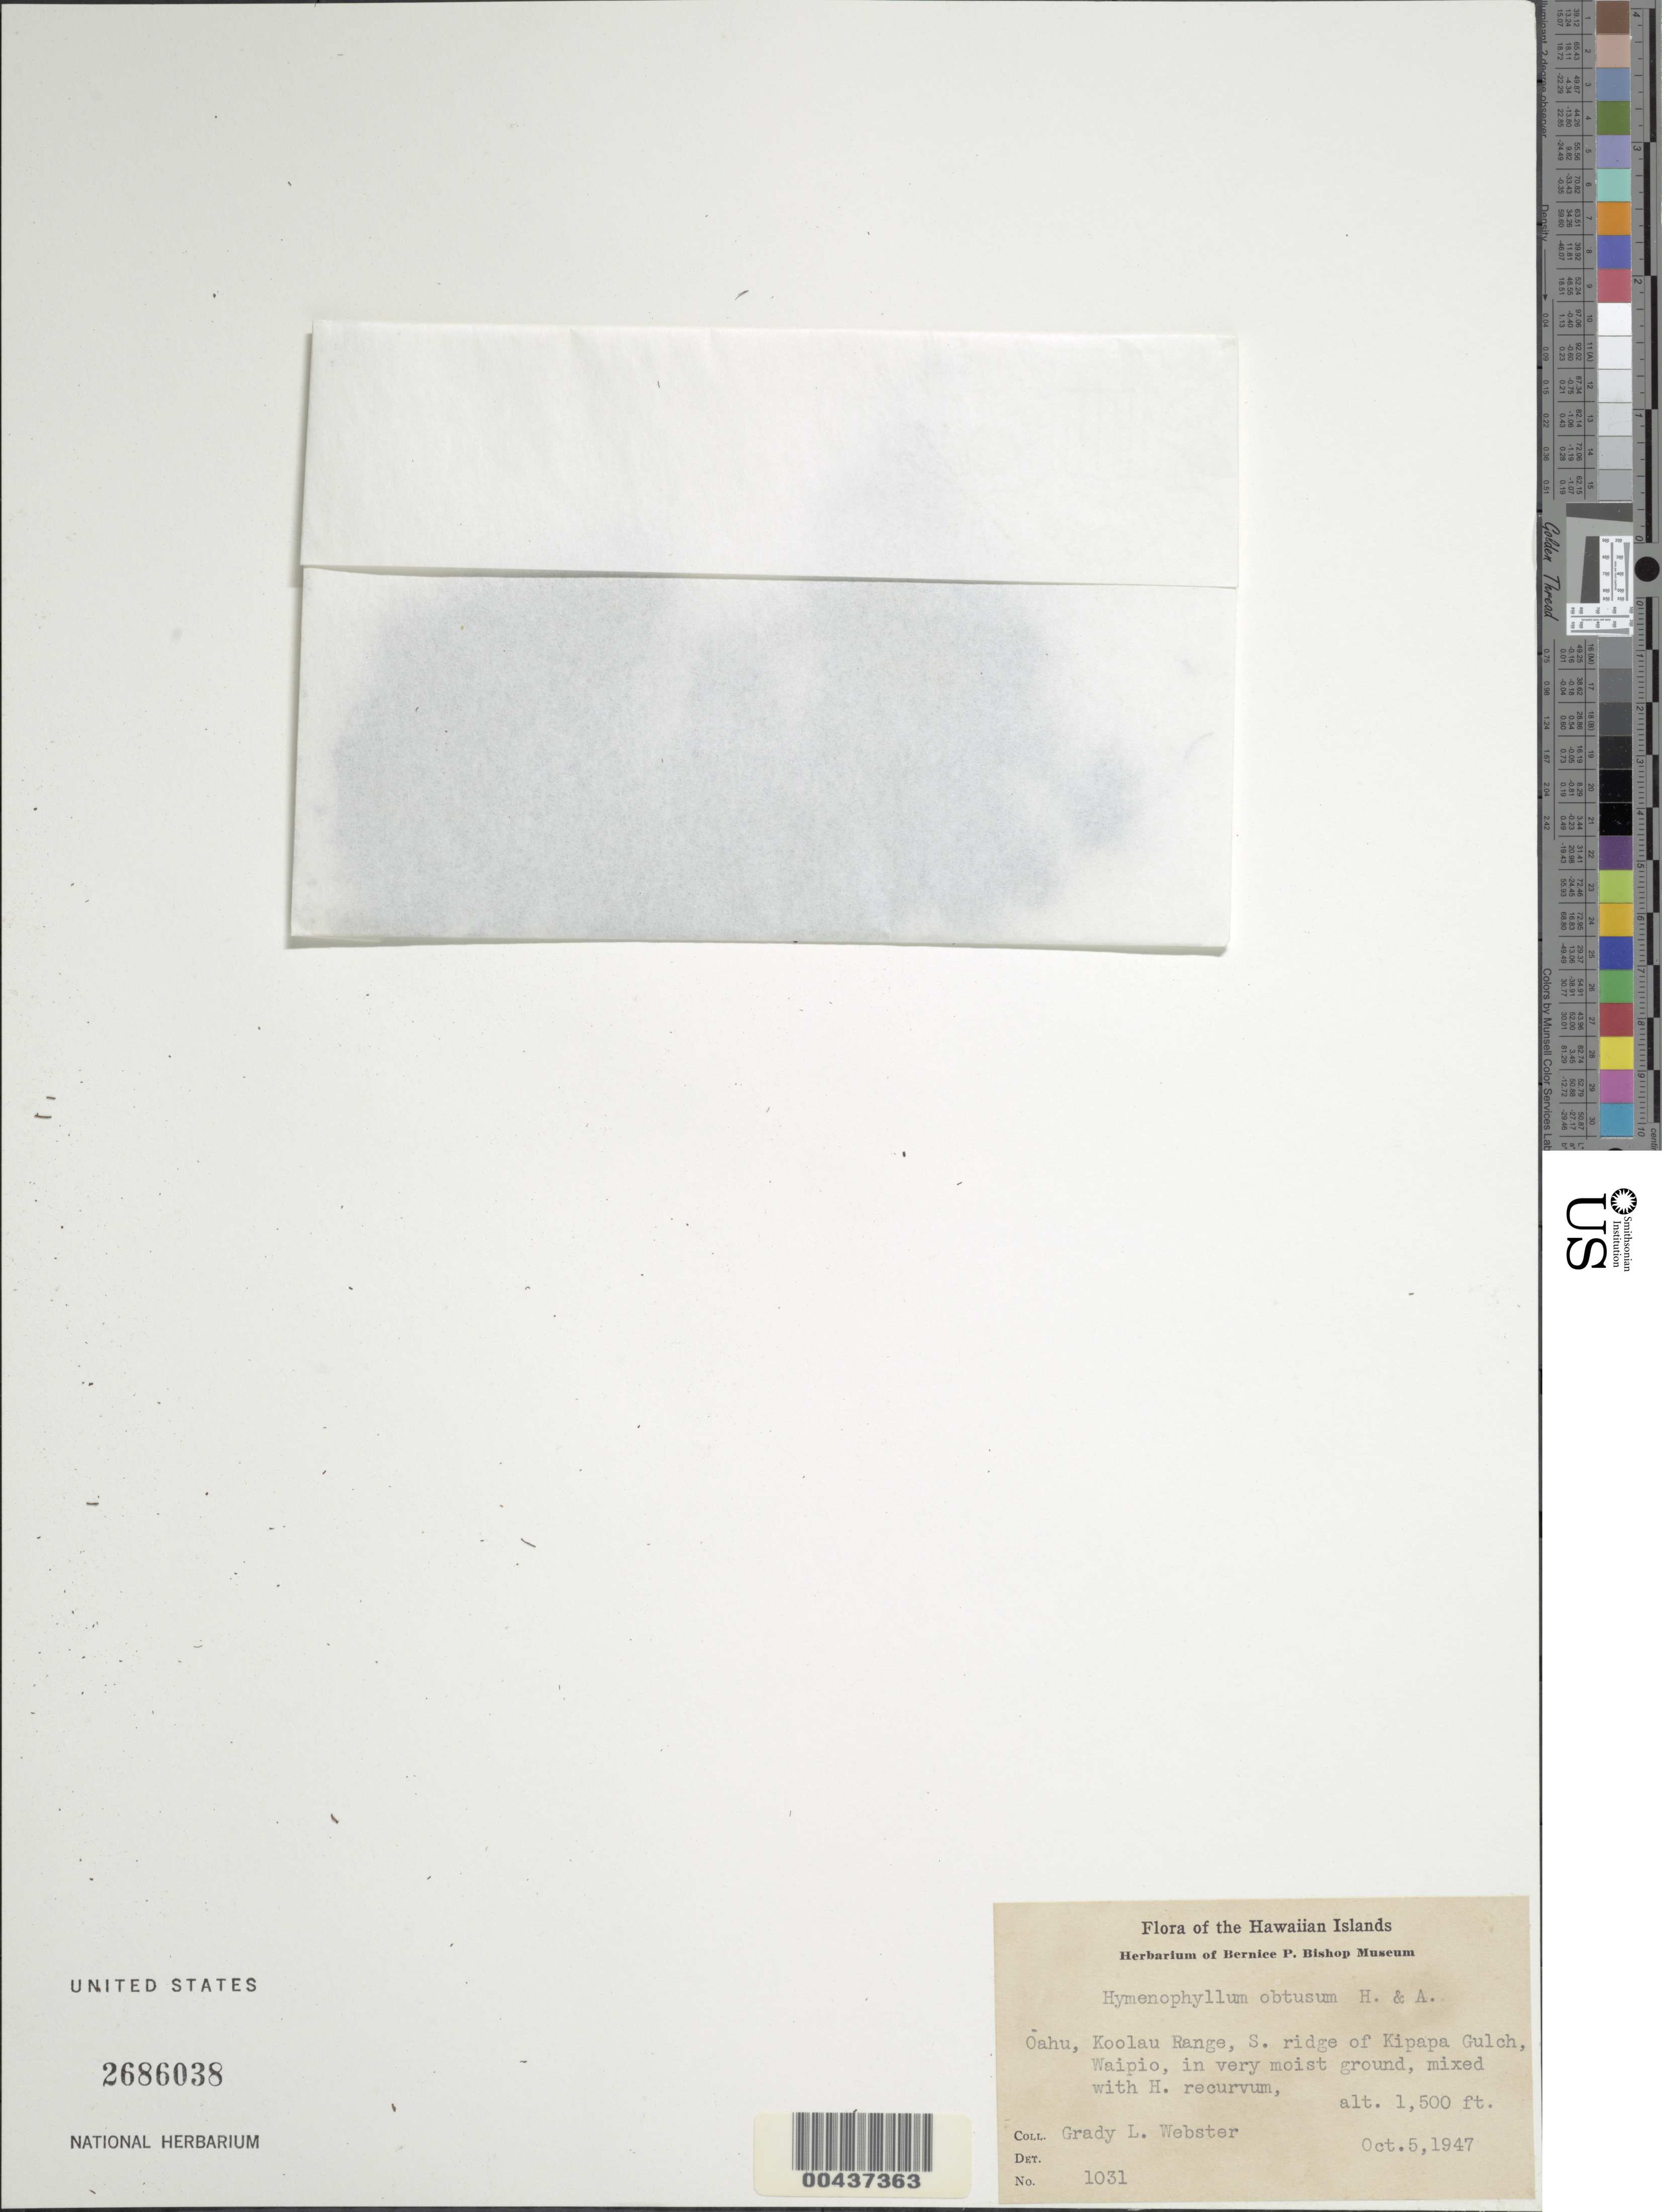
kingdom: Plantae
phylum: Tracheophyta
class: Polypodiopsida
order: Hymenophyllales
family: Hymenophyllaceae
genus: Hymenophyllum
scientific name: Hymenophyllum obtusum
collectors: G. L. Webster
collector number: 1031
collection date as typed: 5 Oct 1947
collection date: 1947-10-05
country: United States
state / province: Hawaii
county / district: Honolulu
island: Oahu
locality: Koolau Range, S ridge of Kipapa Gulch, Waipio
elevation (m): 457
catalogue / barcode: US 2686038